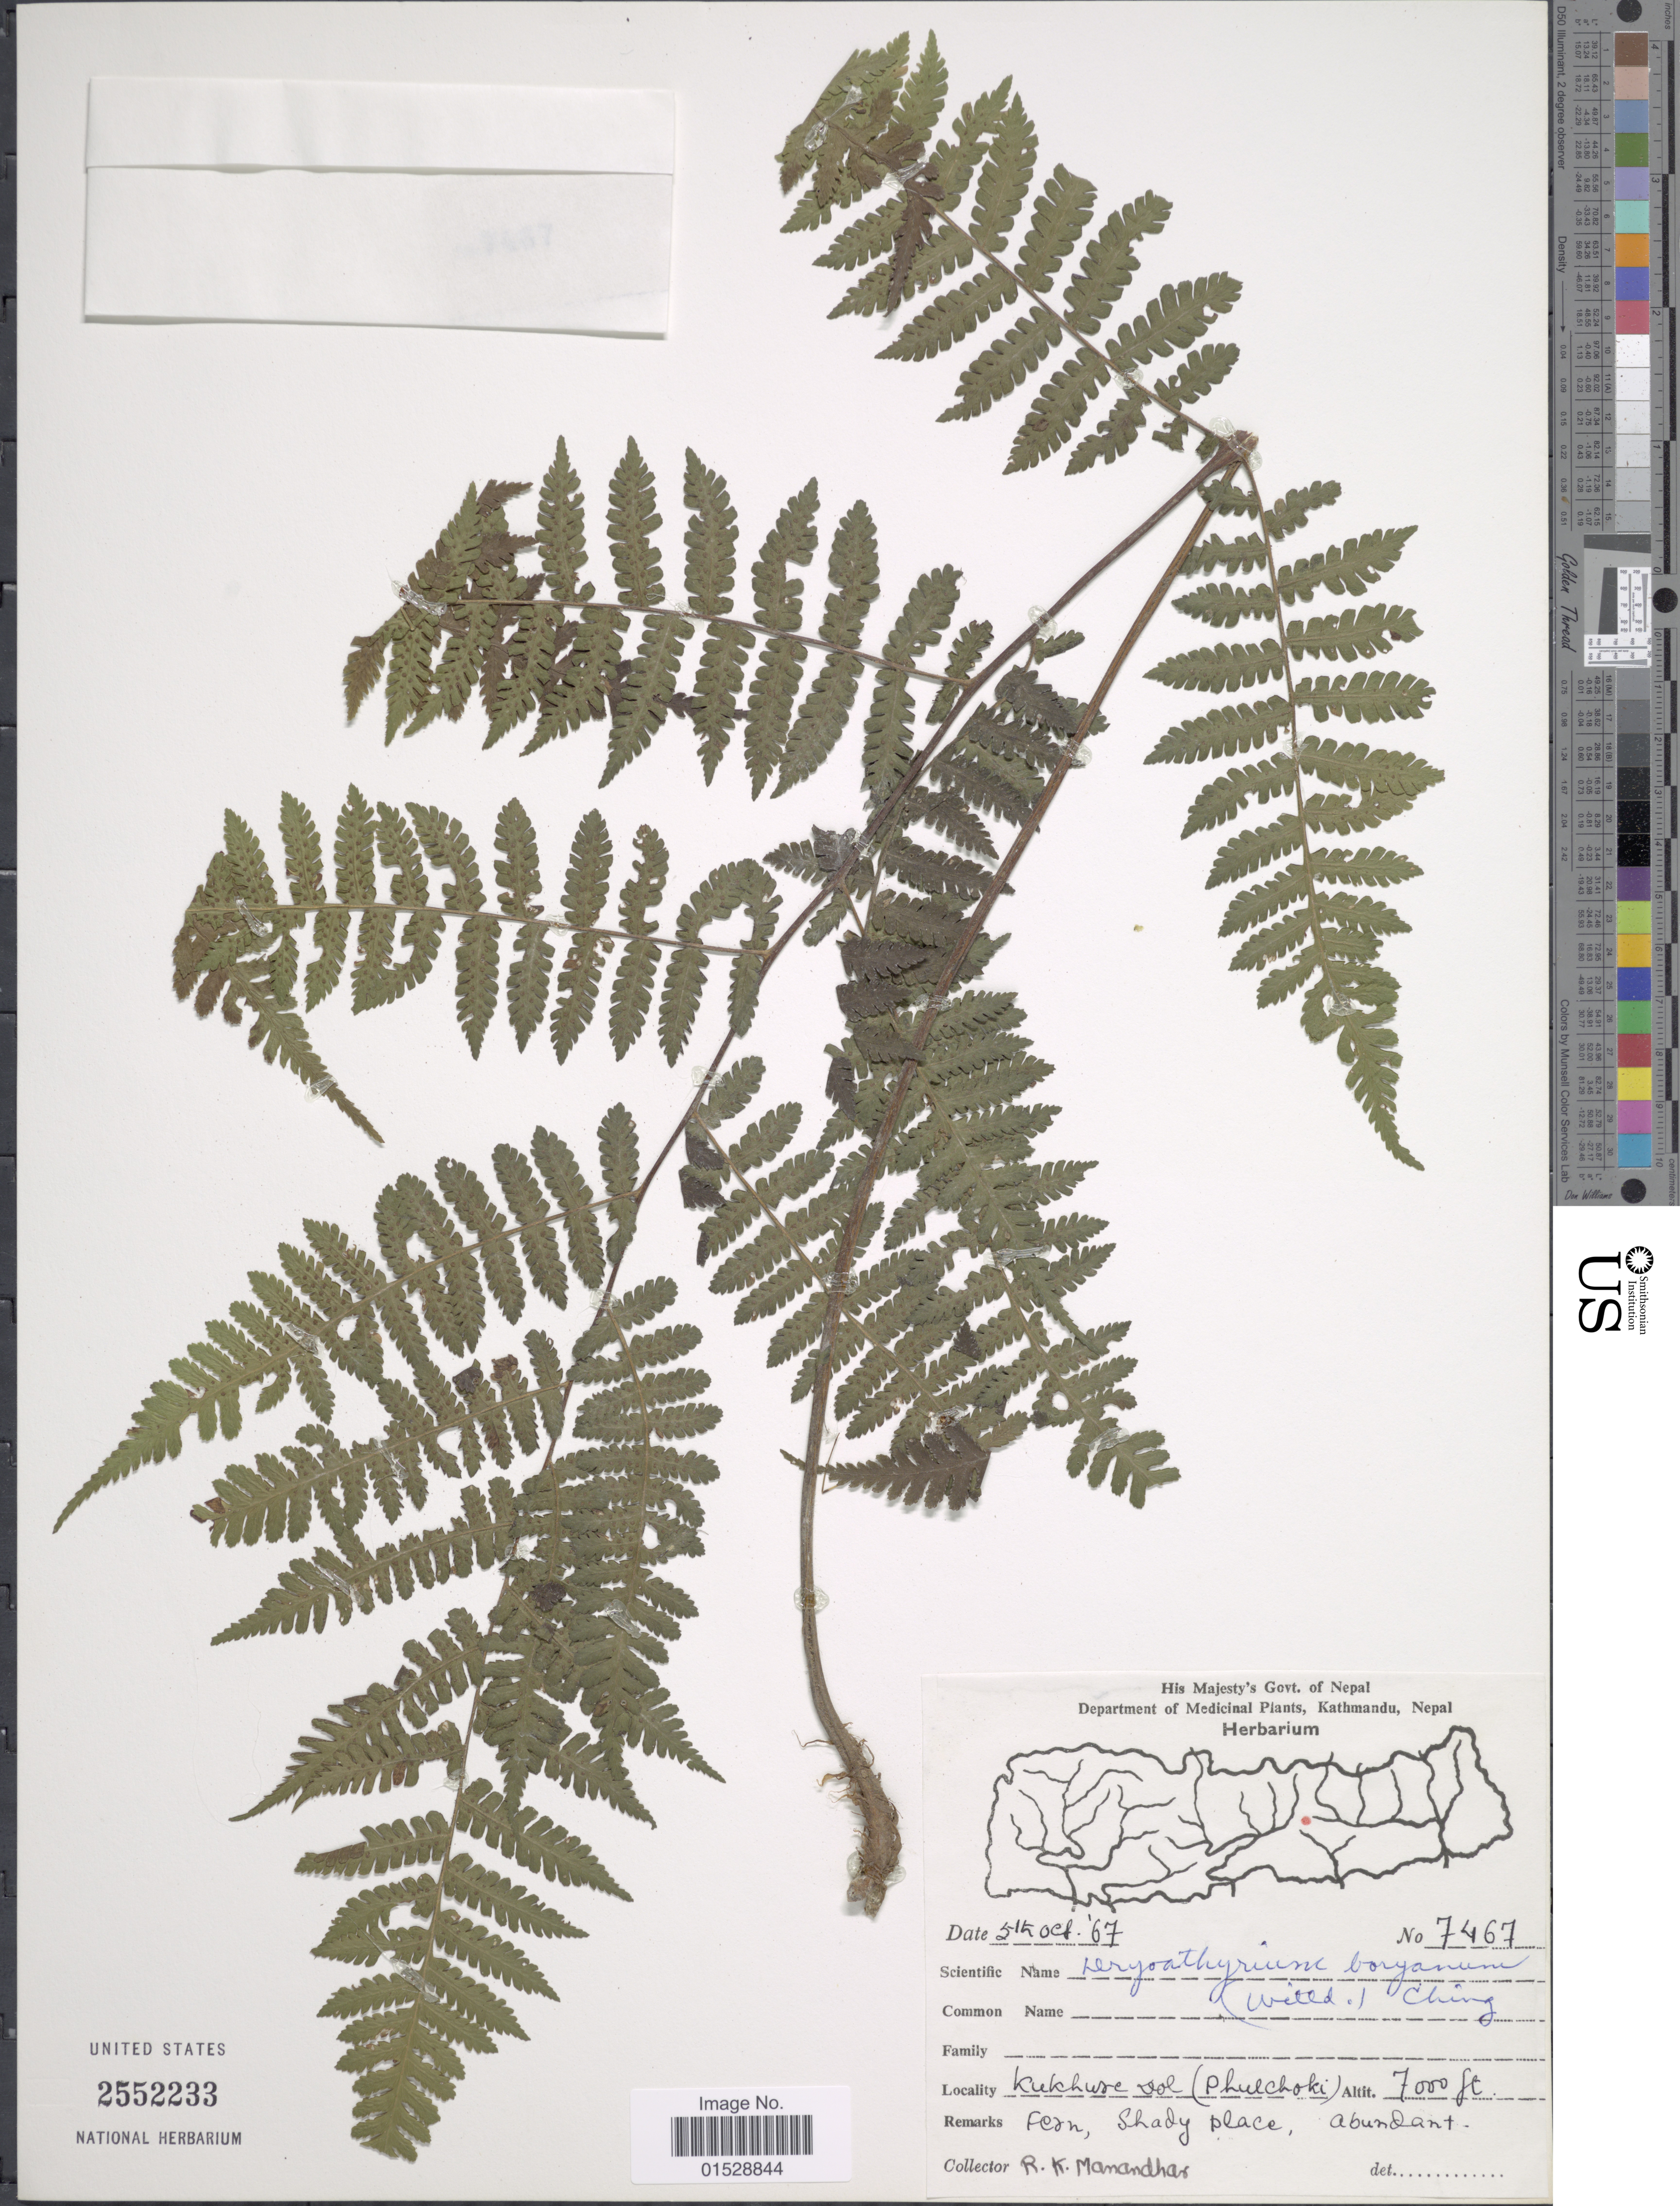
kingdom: Plantae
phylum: Tracheophyta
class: Polypodiopsida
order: Polypodiales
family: Athyriaceae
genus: Deparia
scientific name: Deparia boryana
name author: (Willd.) M. Kato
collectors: R. Manandhar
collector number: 7467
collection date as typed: Transcribed d/m/y: 5/10/67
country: Nepal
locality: Kukhuse Dol (Phulchoki) [interpreted]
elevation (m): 2134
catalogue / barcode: US 2552233